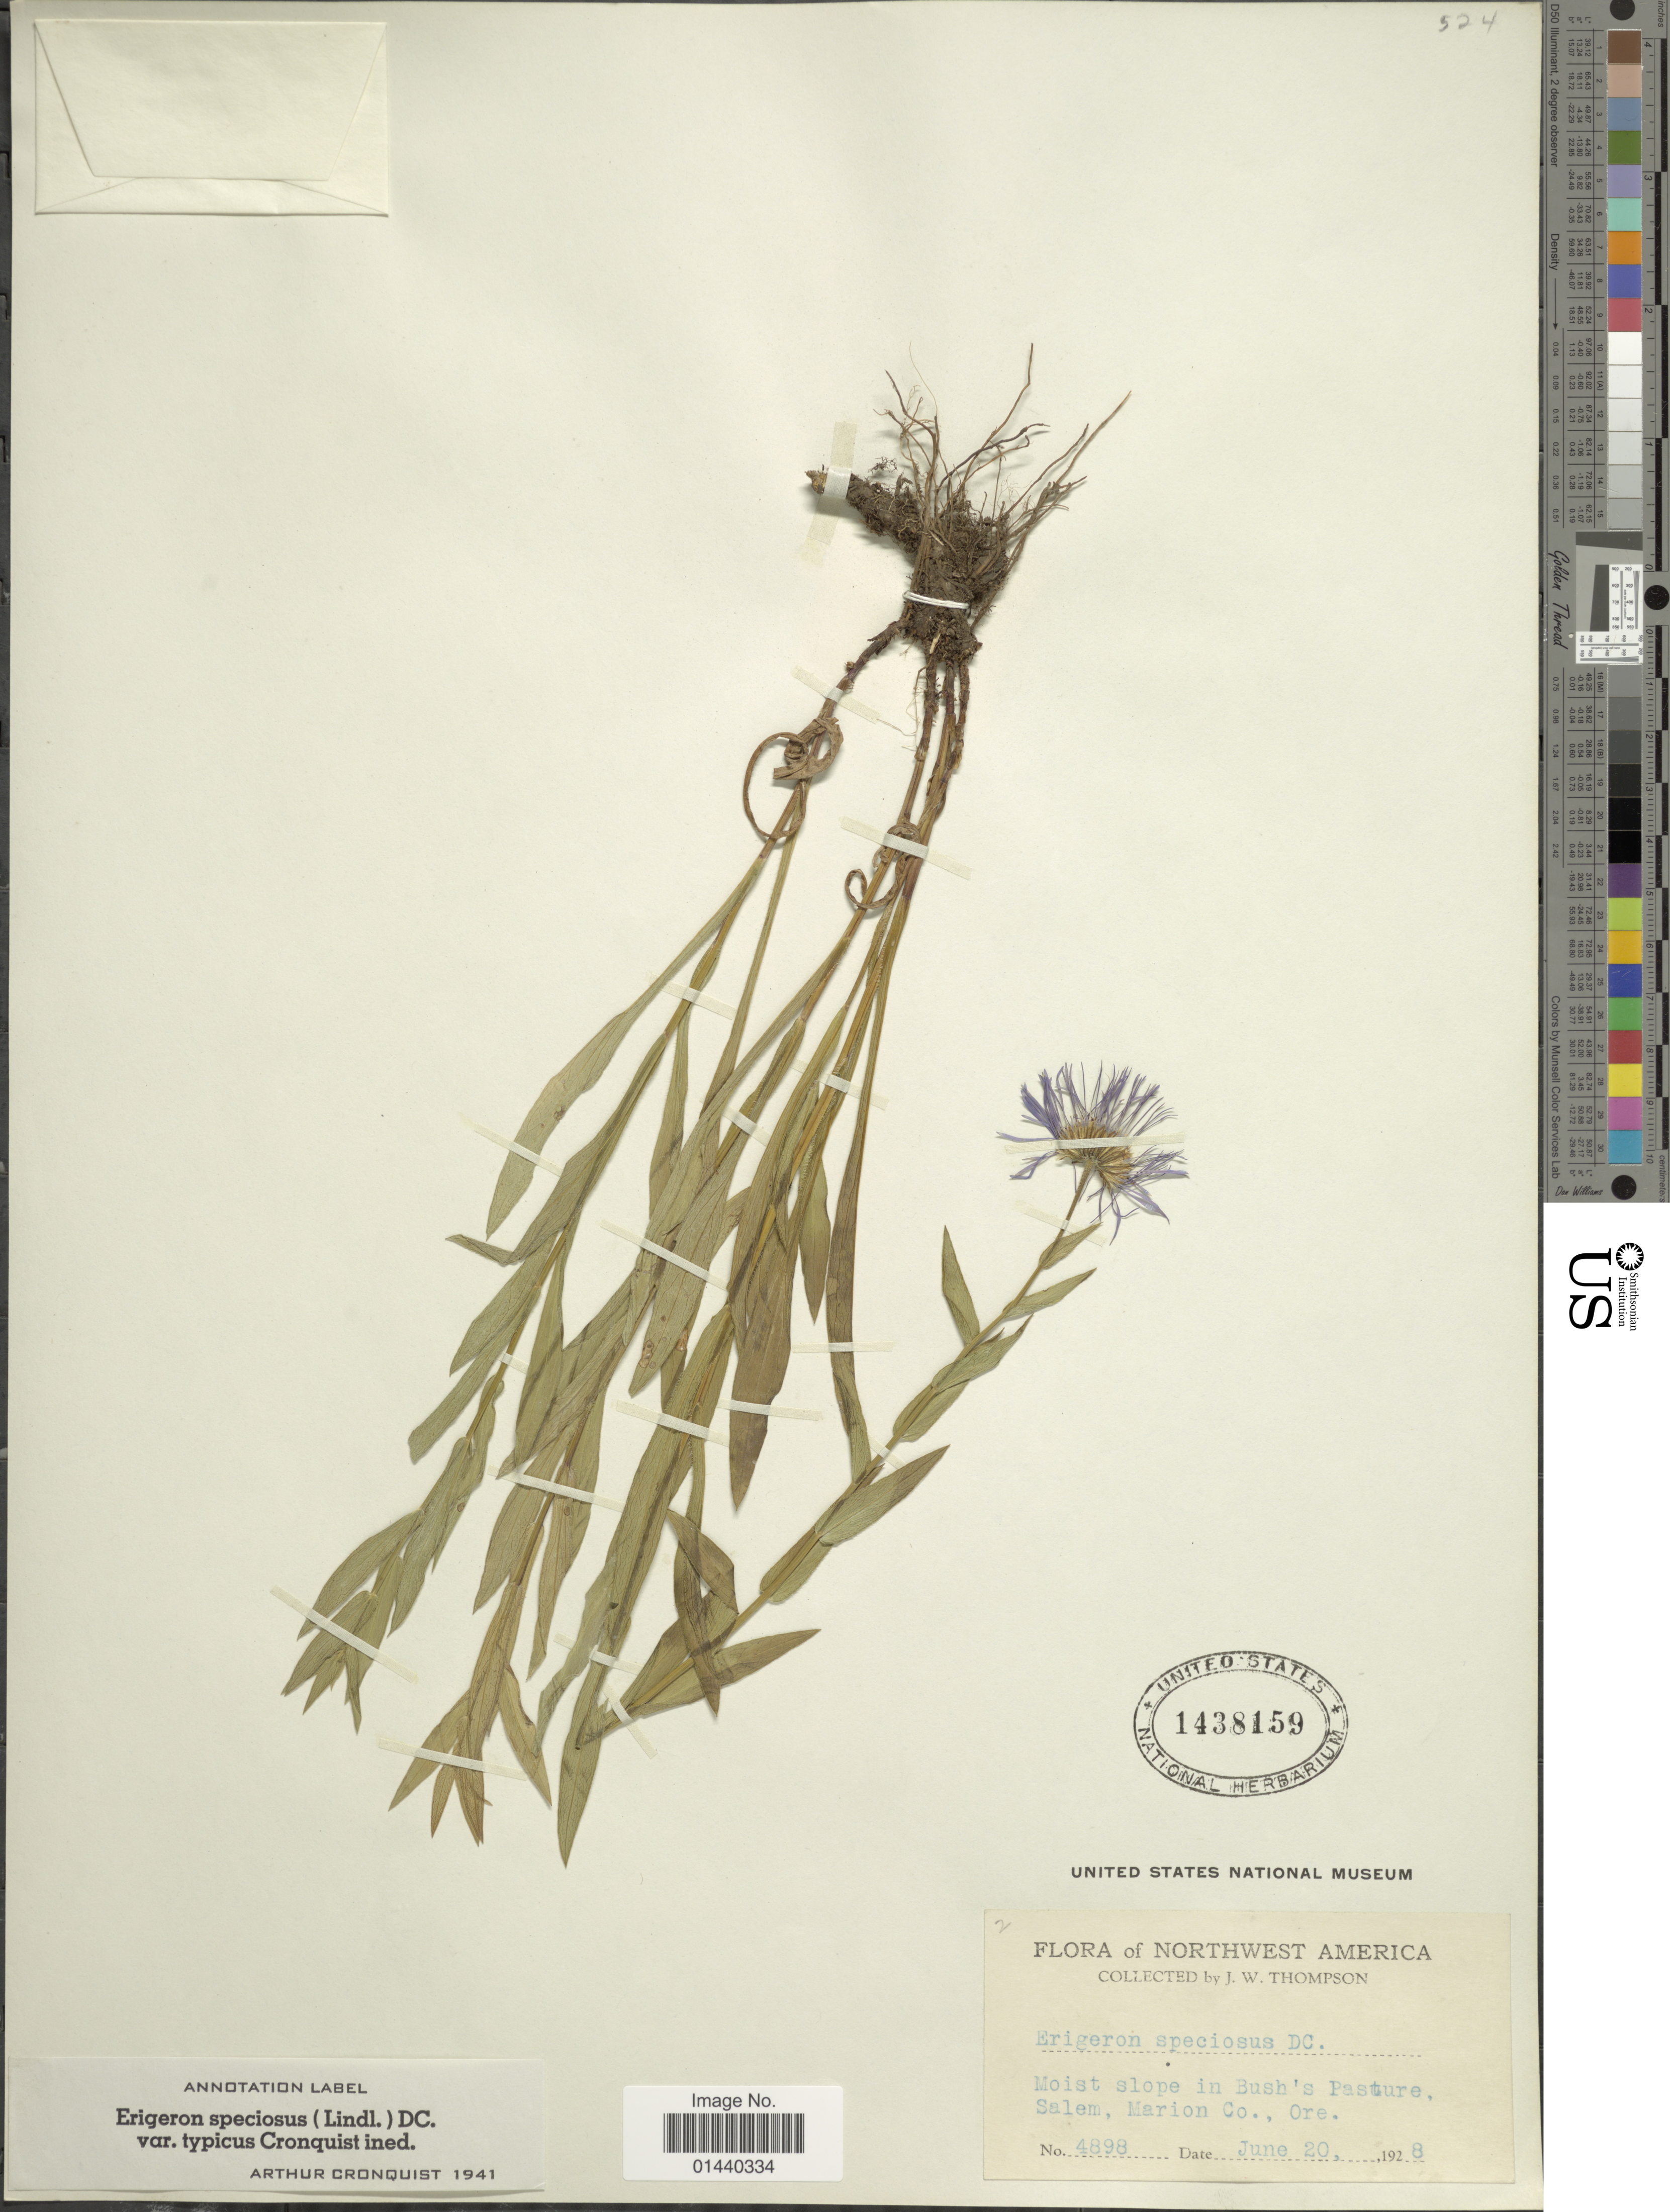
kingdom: Plantae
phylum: Tracheophyta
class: Magnoliopsida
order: Asterales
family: Asteraceae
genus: Erigeron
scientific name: Erigeron speciosus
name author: (Lindl.) DC.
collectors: J. W. Thompson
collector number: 4898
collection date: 1928-06-20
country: United States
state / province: Oregon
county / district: Marion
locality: Northwest America. Moist slope in Bush's Pasture, Salem, Marion Co., Ore.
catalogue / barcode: US 1438159